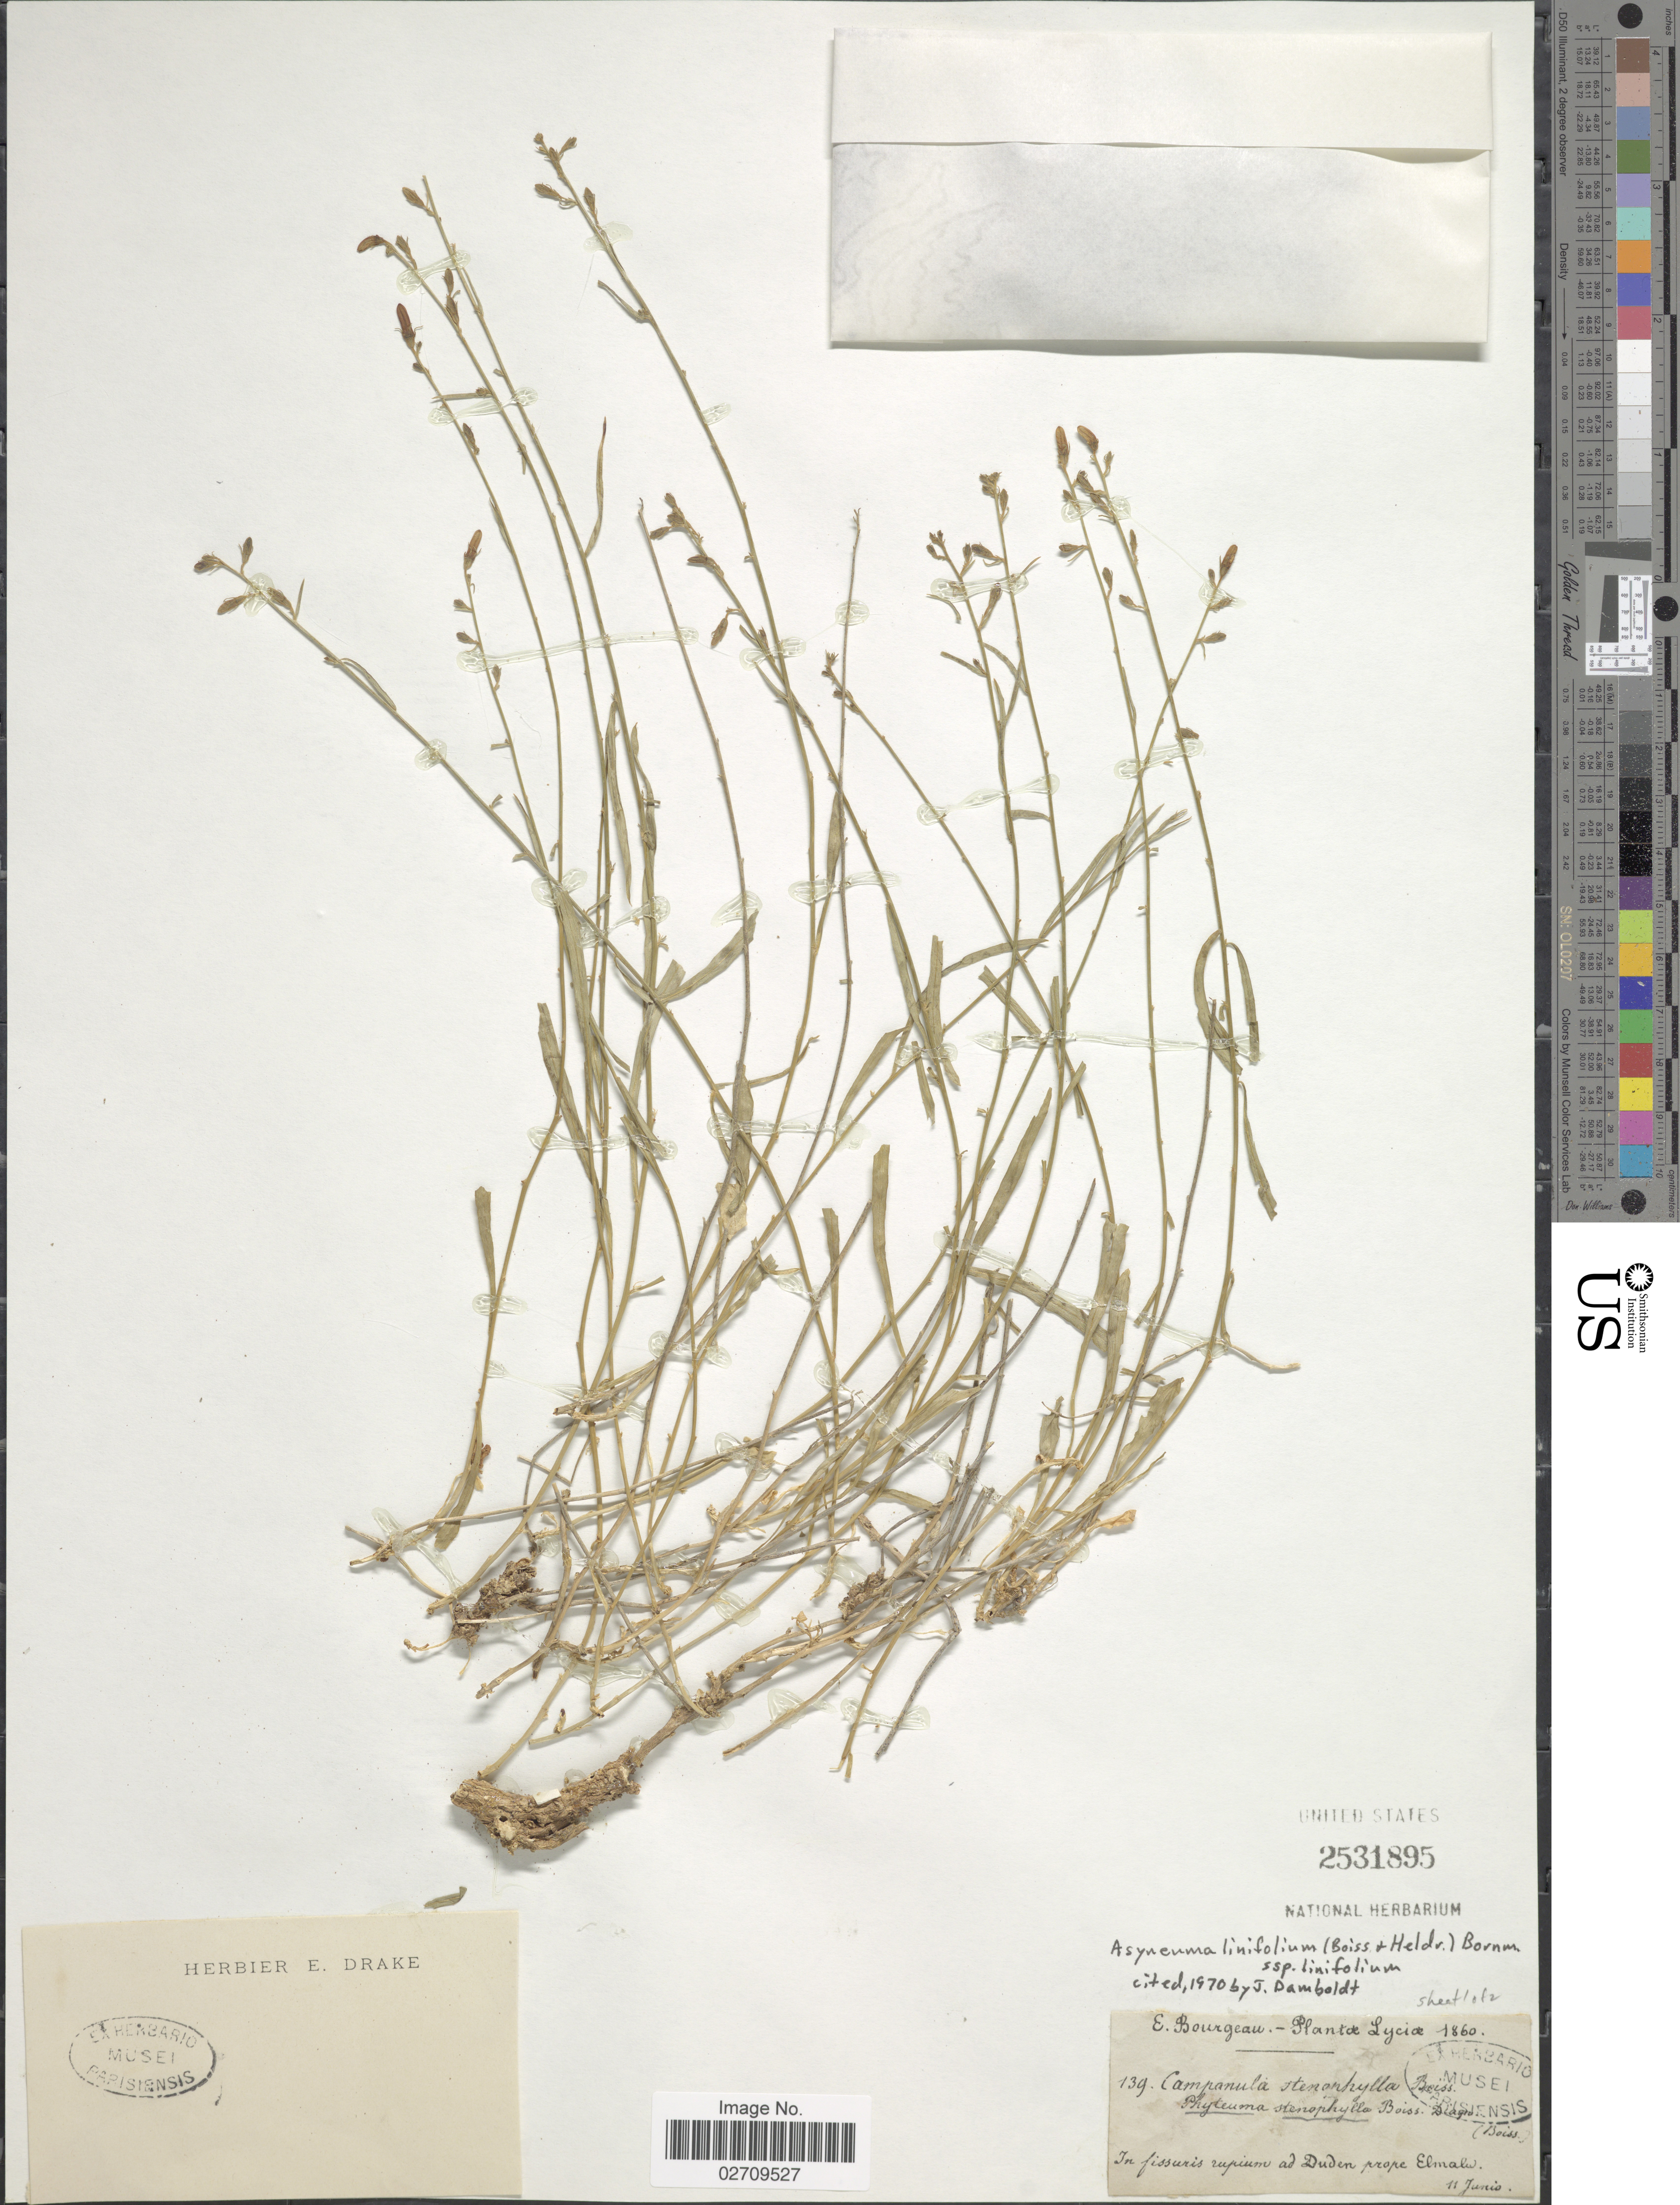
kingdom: Plantae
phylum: Tracheophyta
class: Magnoliopsida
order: Asterales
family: Campanulaceae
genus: Asyneuma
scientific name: Asyneuma linifolium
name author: (Boiss. & Heldr.) Bornm.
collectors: E. Bourgeau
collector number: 139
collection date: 1860-06-11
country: Turkey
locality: Lyciae, In fissuris rupium ad Duden prope Elmalu.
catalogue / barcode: US 2531895